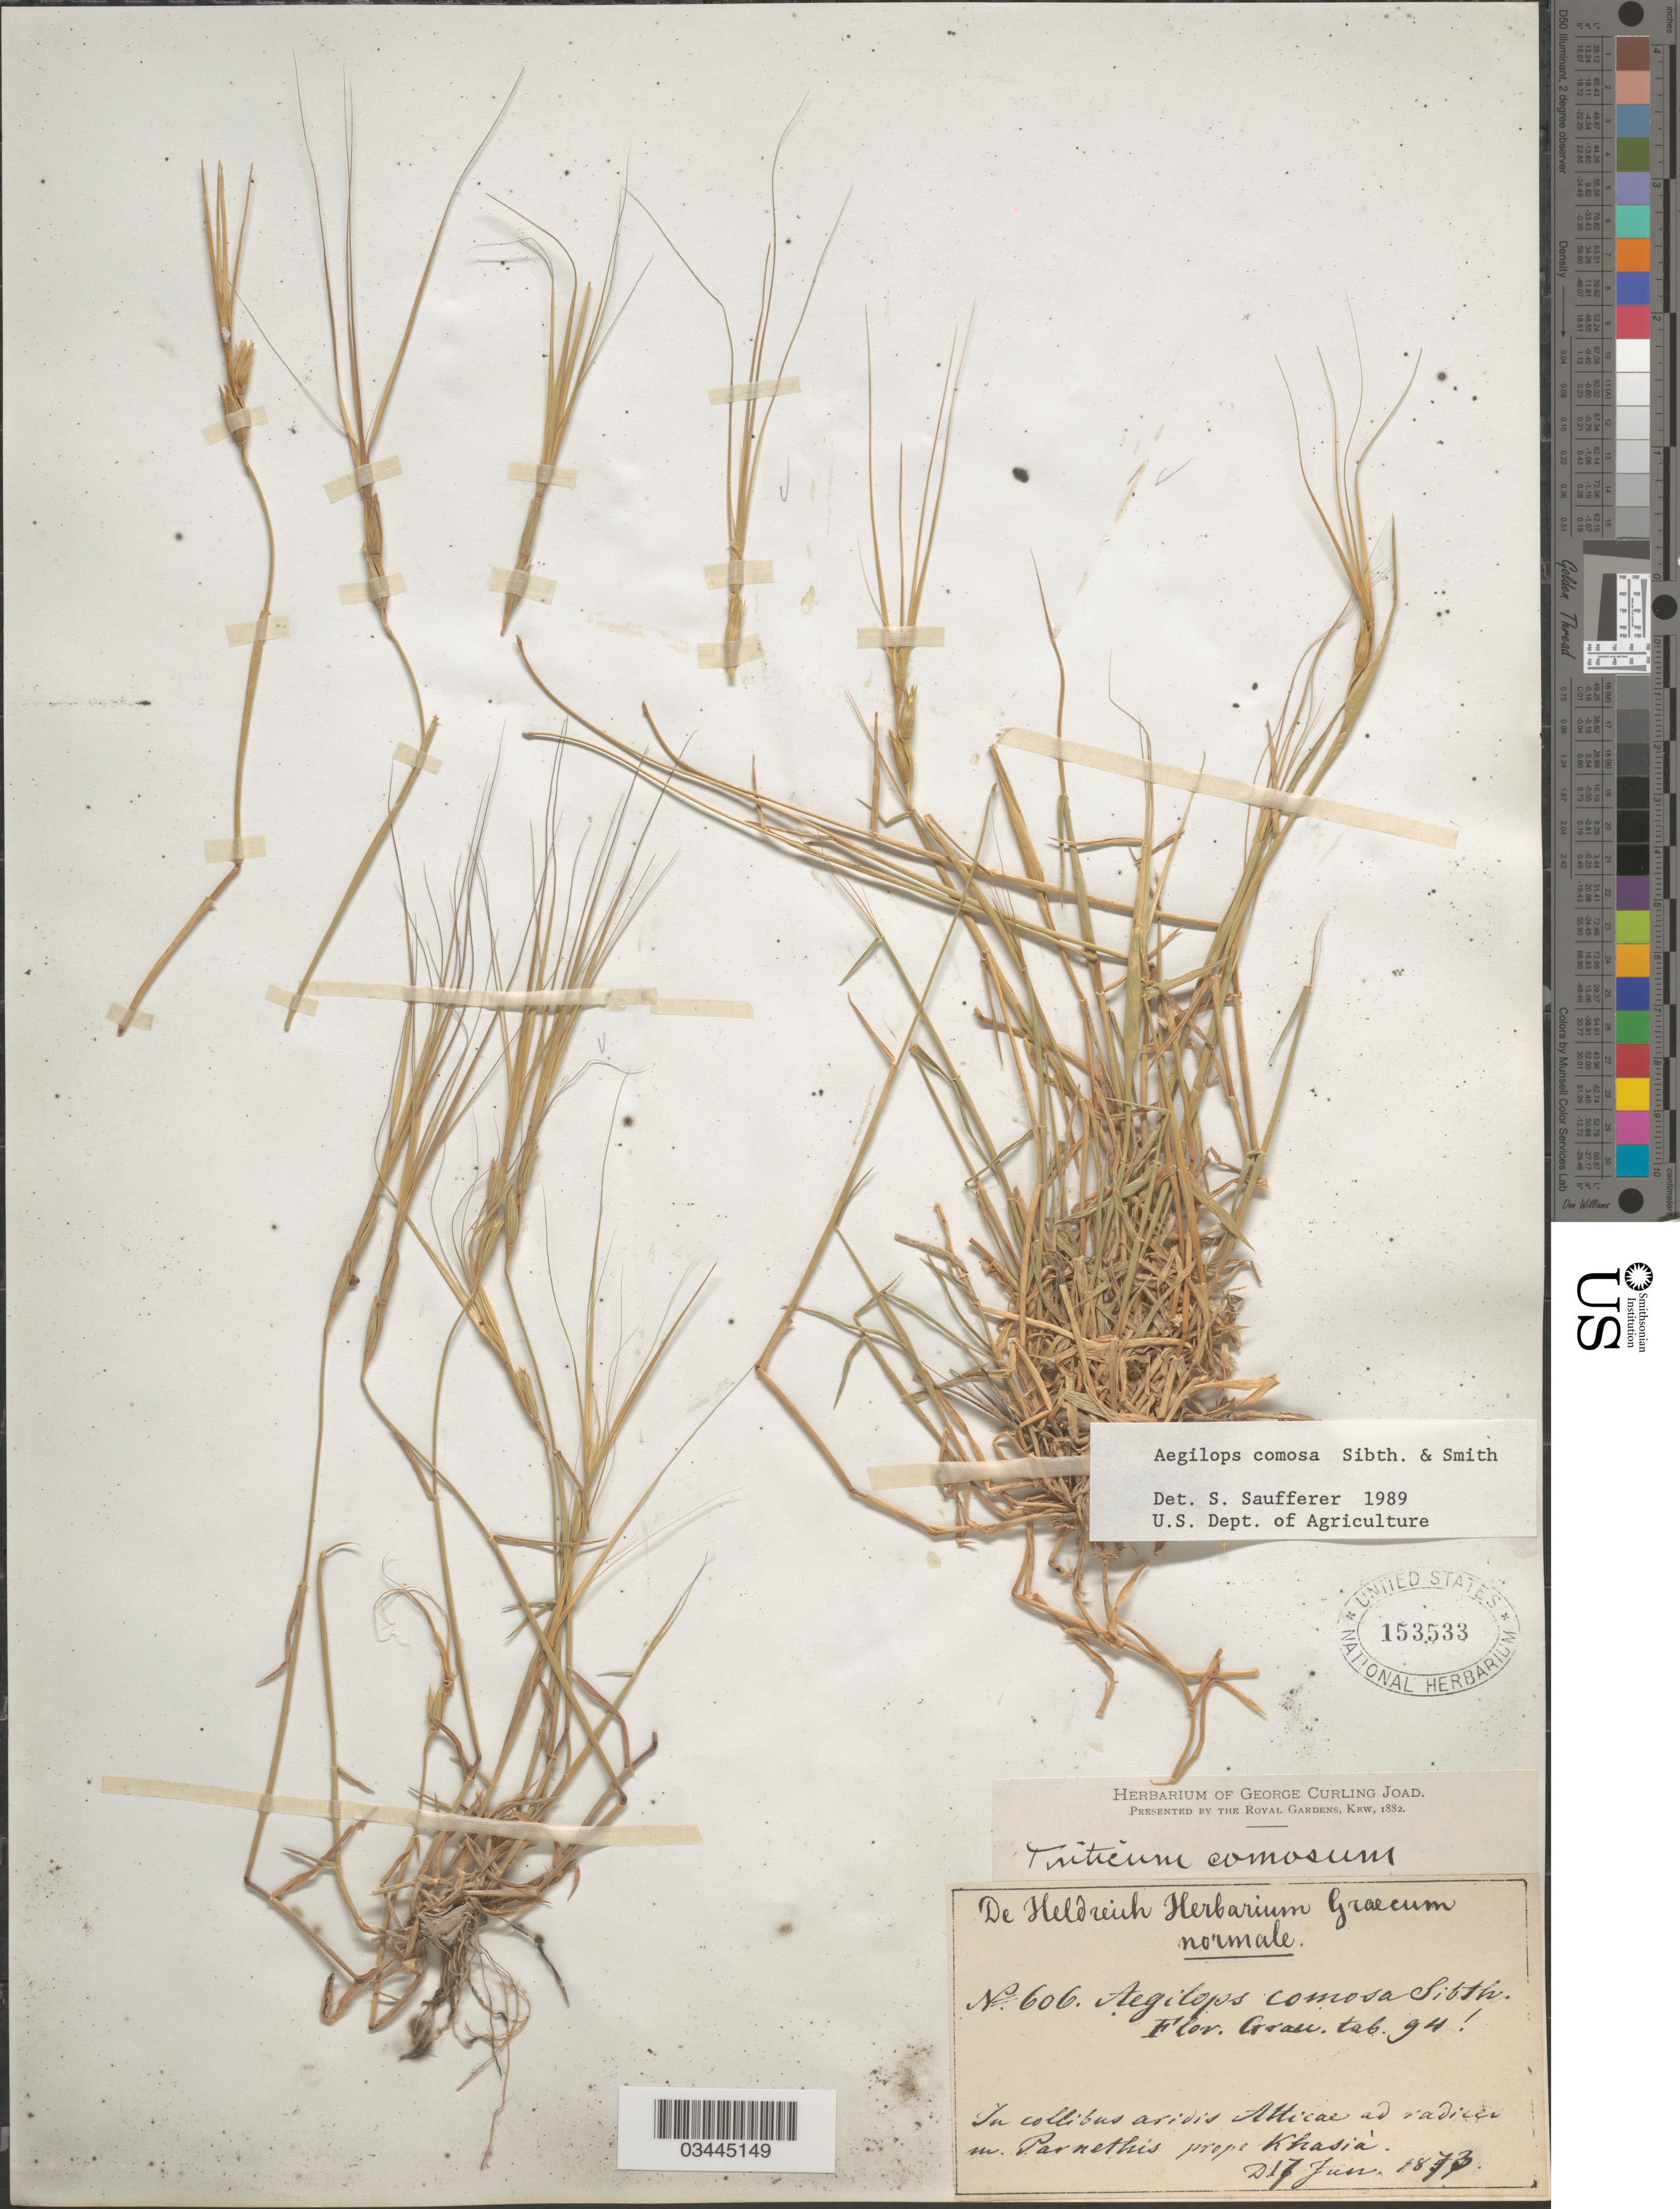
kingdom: Plantae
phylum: Tracheophyta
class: Liliopsida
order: Poales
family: Poaceae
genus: Aegilops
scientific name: Aegilops comosa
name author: Sibth. & Sm.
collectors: -. De Heldreich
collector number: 606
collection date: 1873-06-17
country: Greece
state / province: Attica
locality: In collibus aridis Atticae ad radicci m. Parnethis prope Khasia.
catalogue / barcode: US 153533